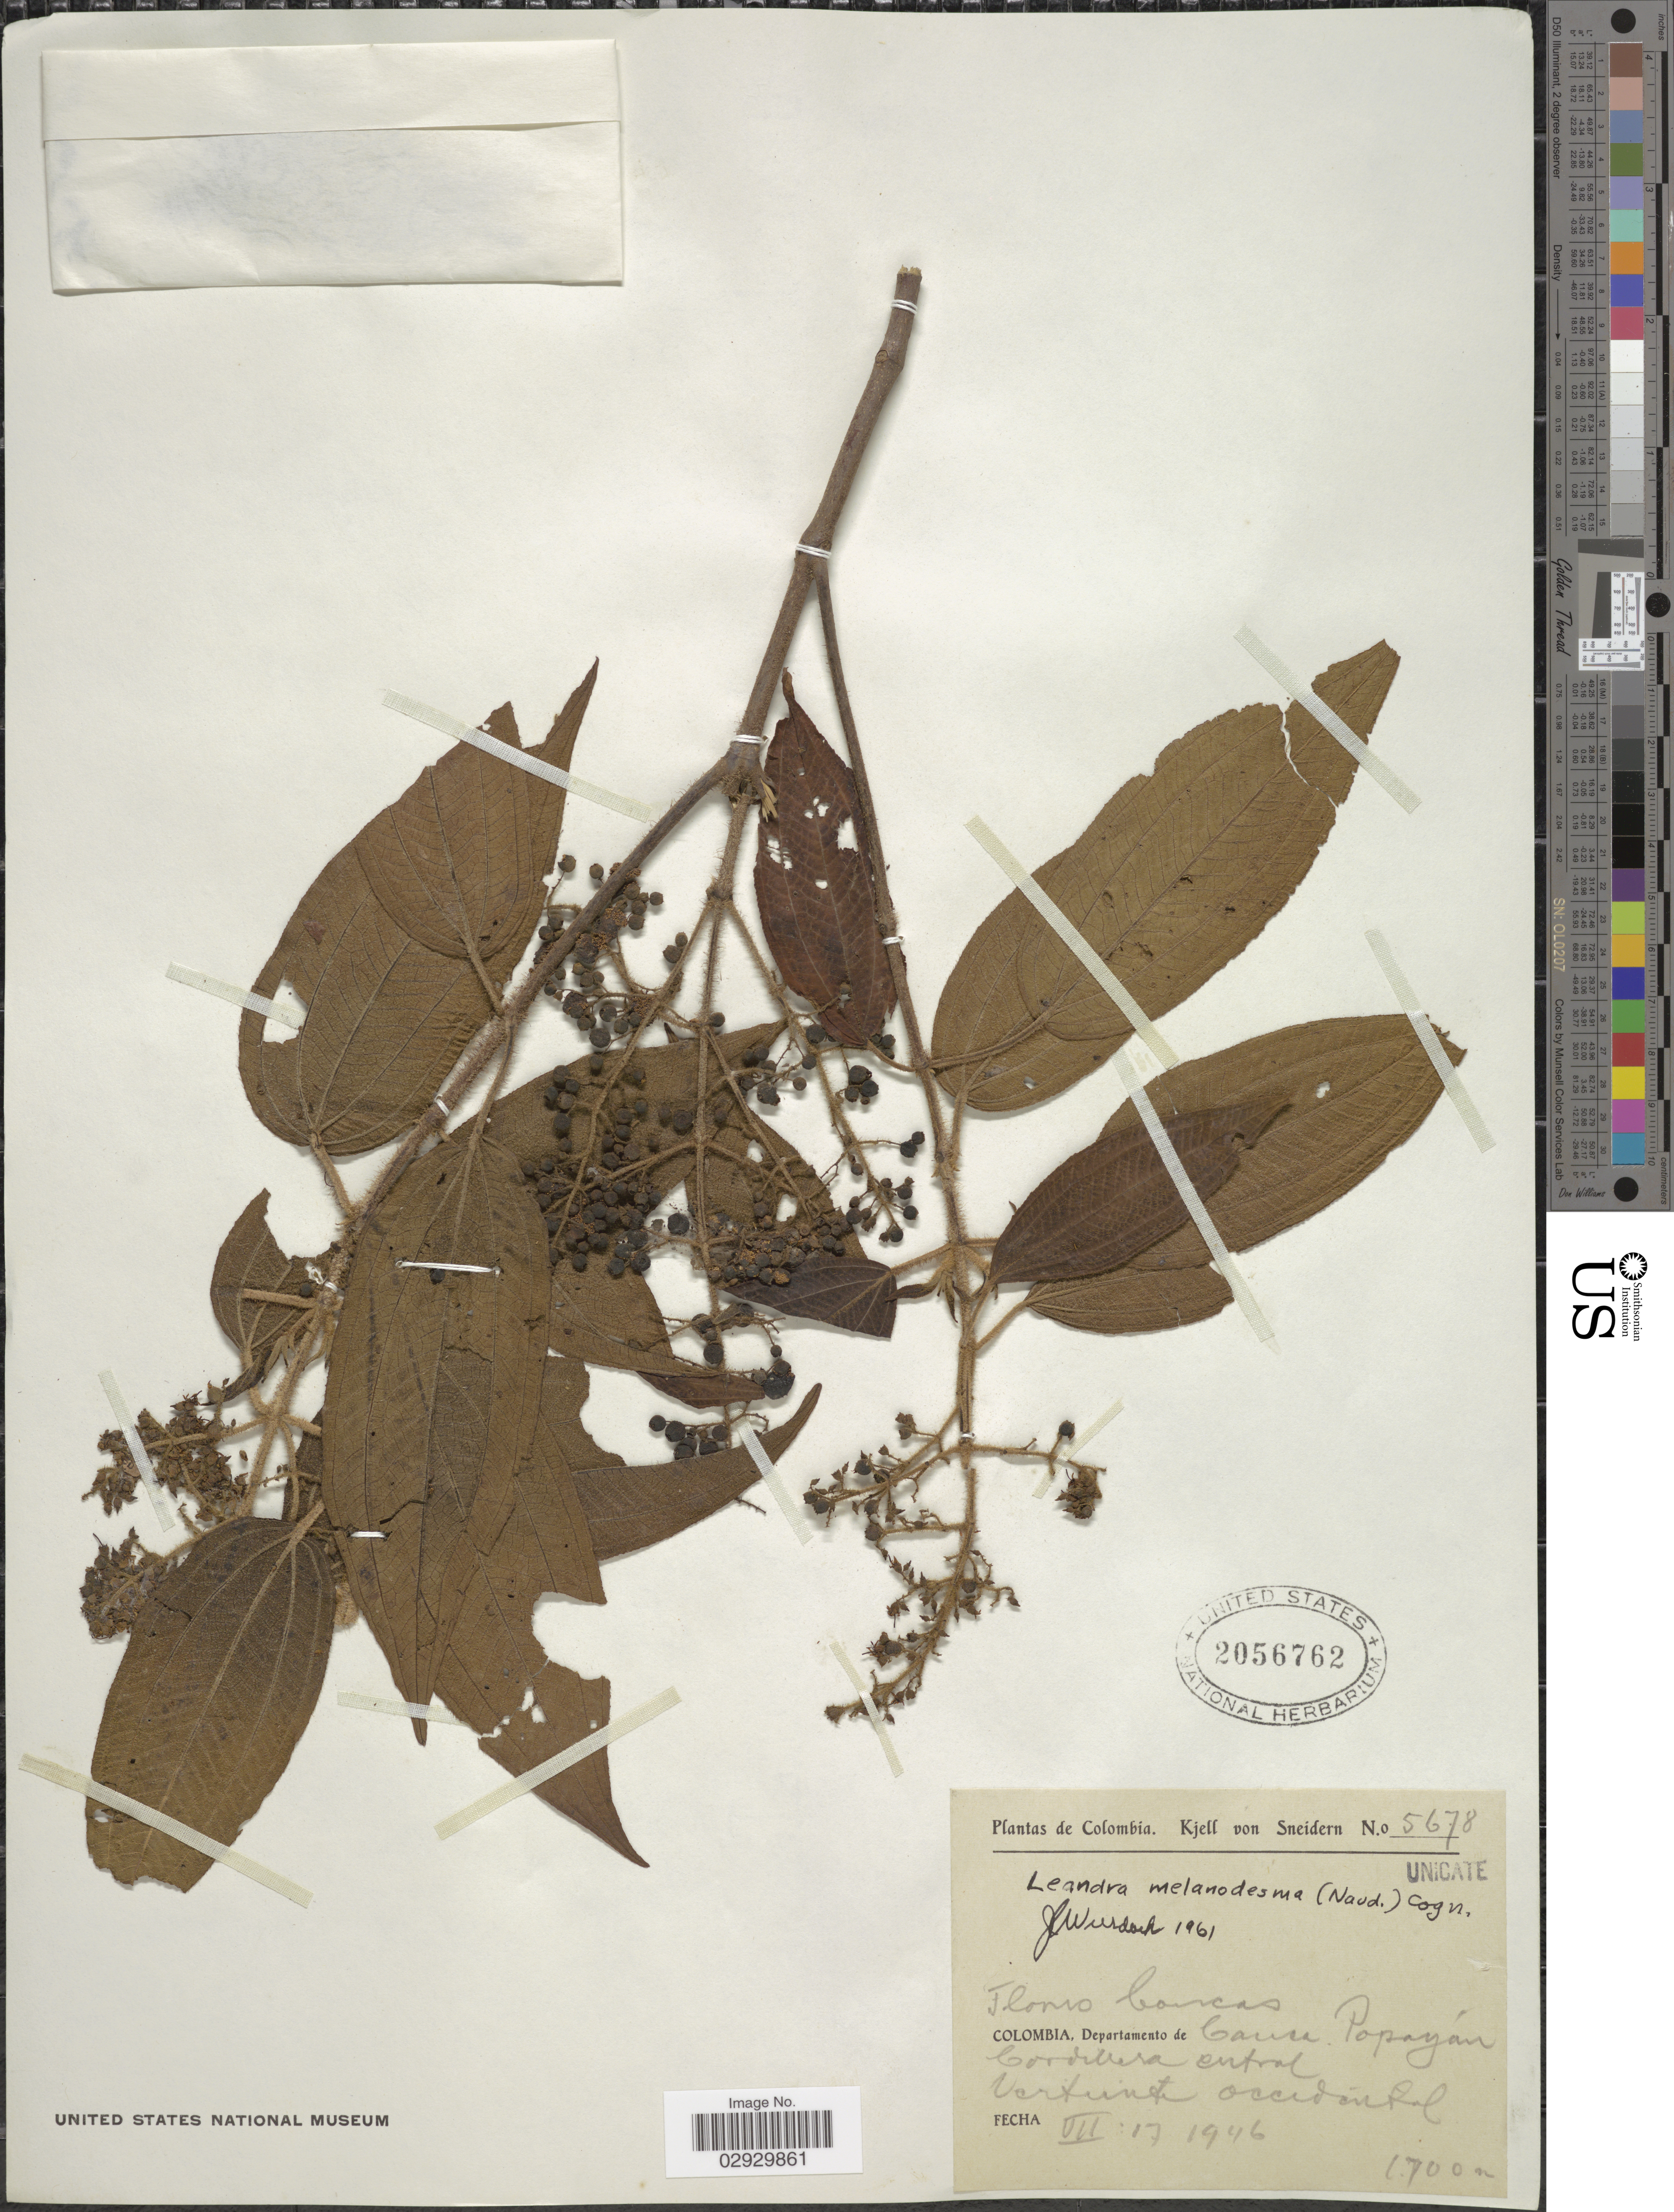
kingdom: Plantae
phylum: Tracheophyta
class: Magnoliopsida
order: Myrtales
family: Melastomataceae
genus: Leandra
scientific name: Leandra melanodesma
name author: (Naudin) Cogn.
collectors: K. von Sneidern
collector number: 5678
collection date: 1946-07-17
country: Colombia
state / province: Cauca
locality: Departamento de Cauca. Popayán, Cordillera Central, Vertiente occidental.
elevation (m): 1700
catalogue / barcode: US 2056762